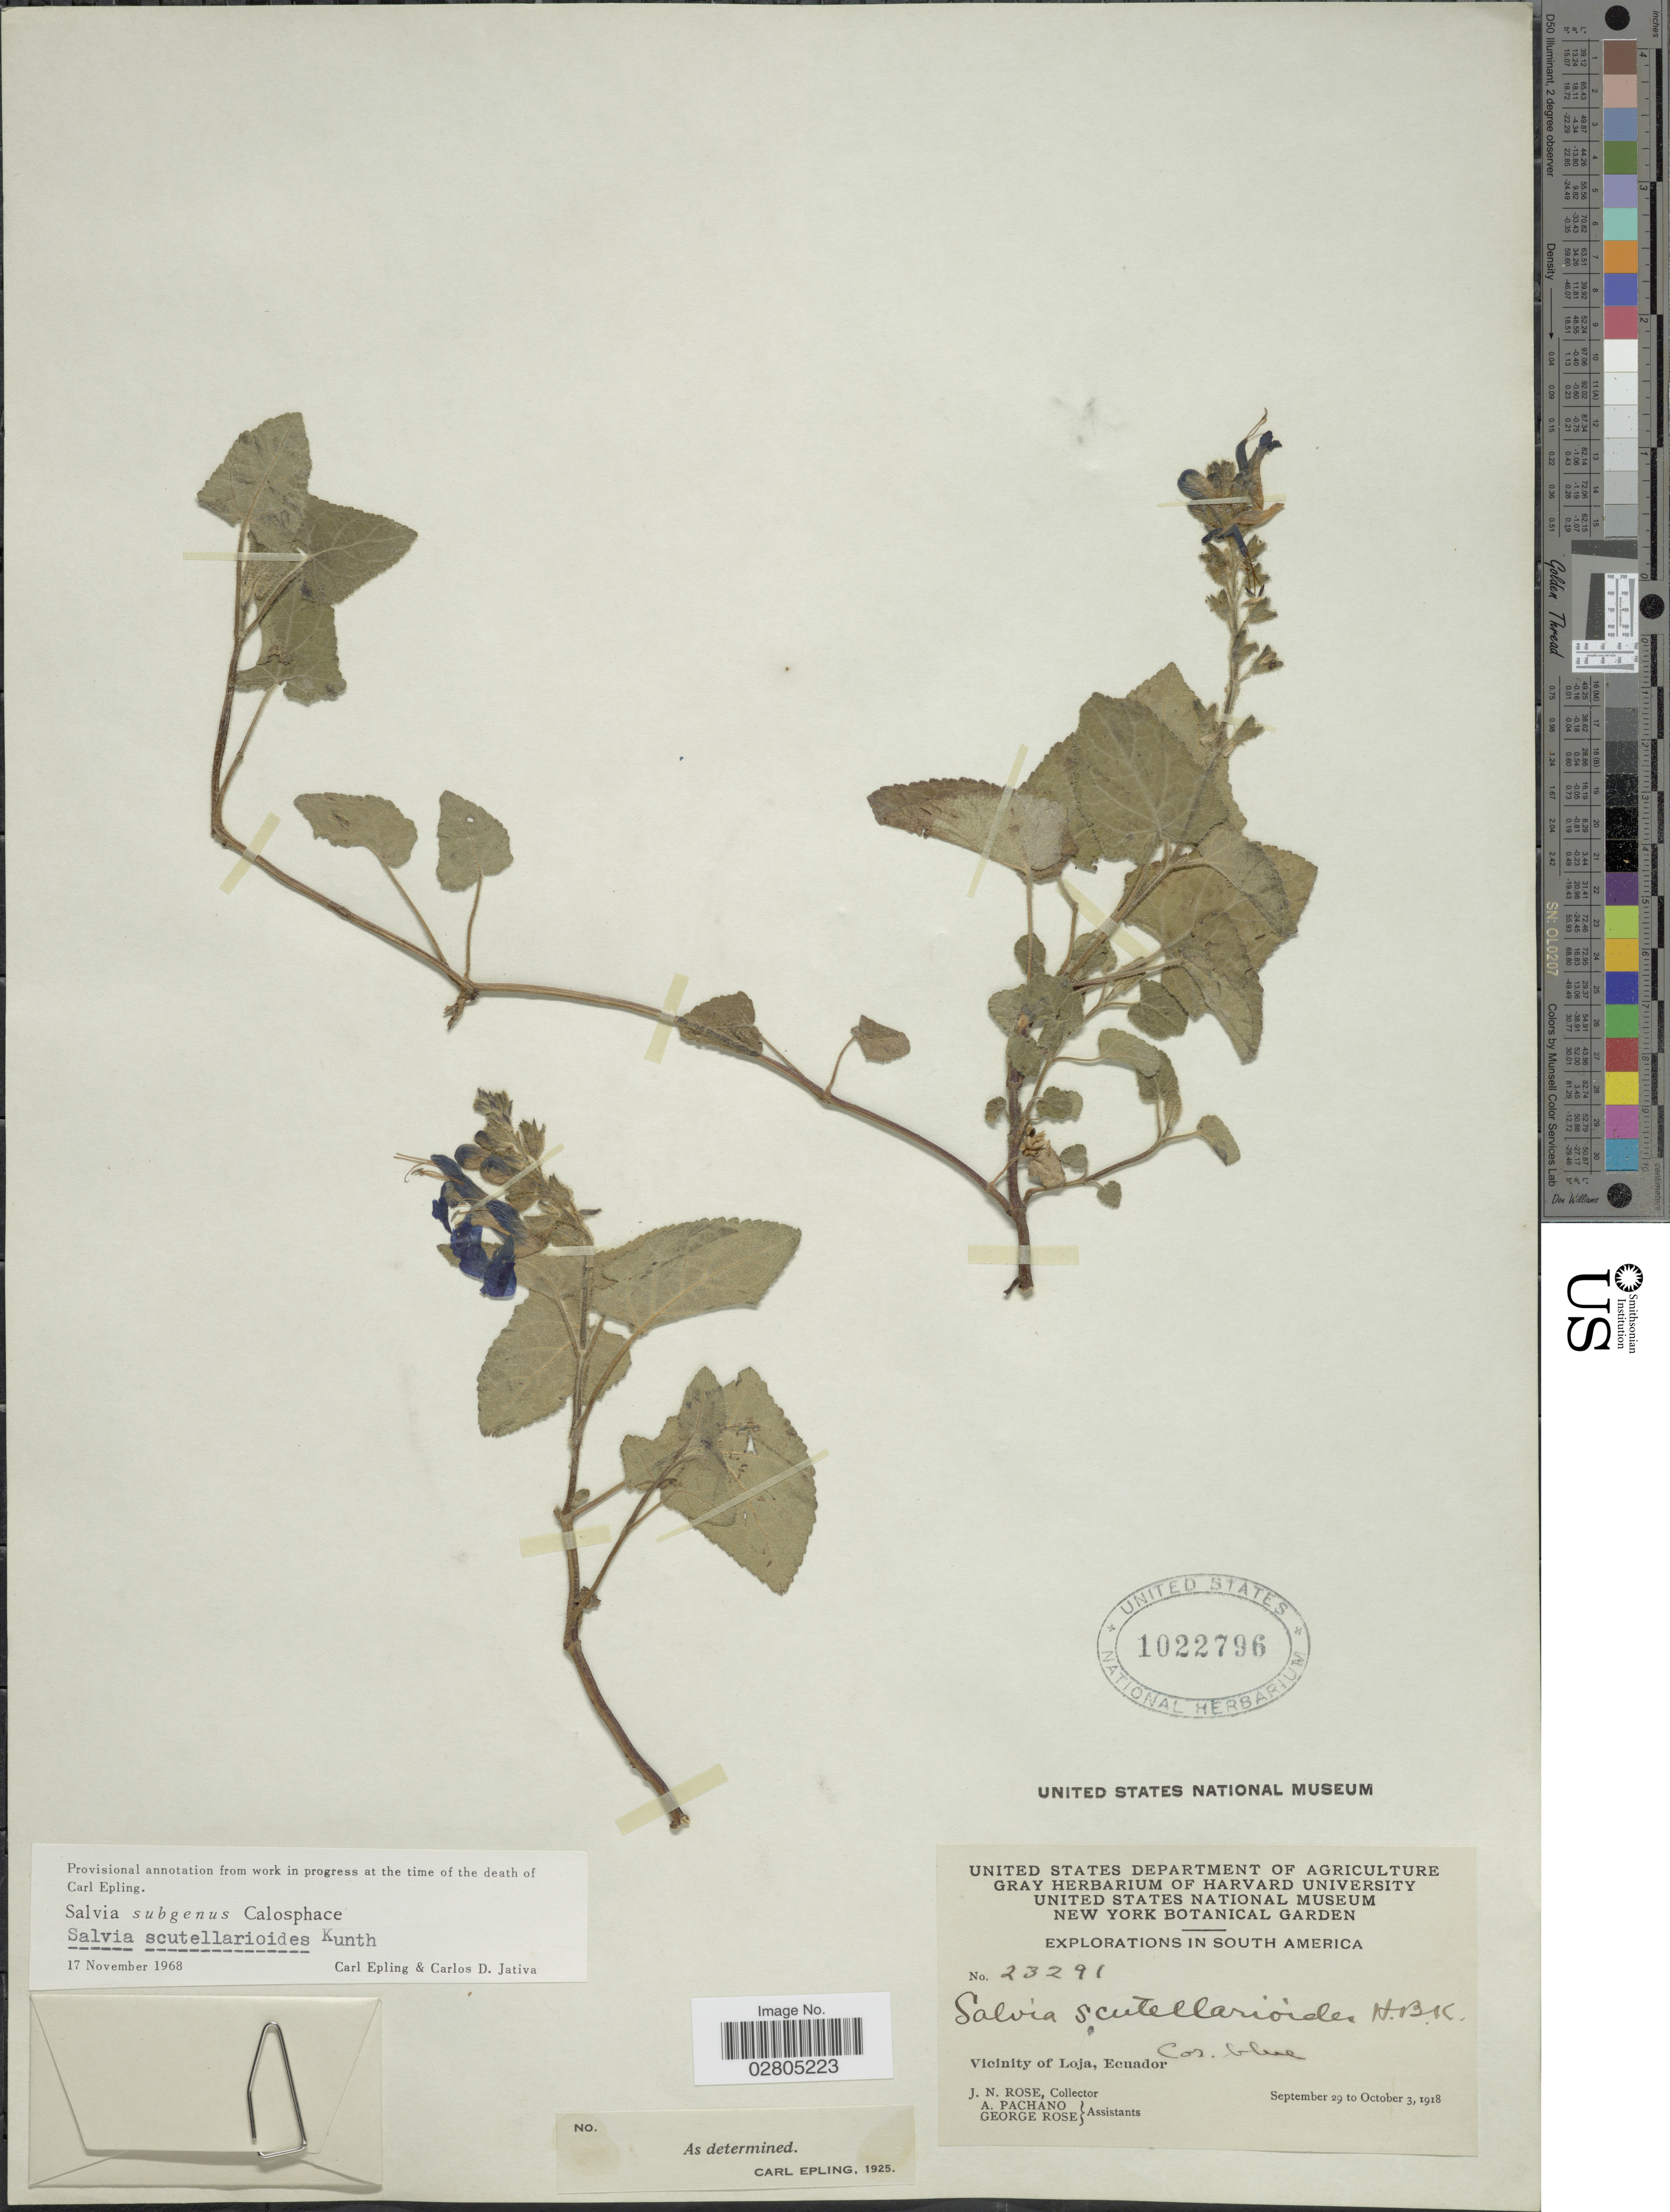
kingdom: Plantae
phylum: Tracheophyta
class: Magnoliopsida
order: Lamiales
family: Lamiaceae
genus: Salvia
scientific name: Salvia scutellarioides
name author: Kunth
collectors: J. N. Rose, A. Pachano & G. Rose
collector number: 23291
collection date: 1918-09-29/1918-10-03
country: Ecuador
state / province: Loja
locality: Vicinity of Loja.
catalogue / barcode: US 1022796